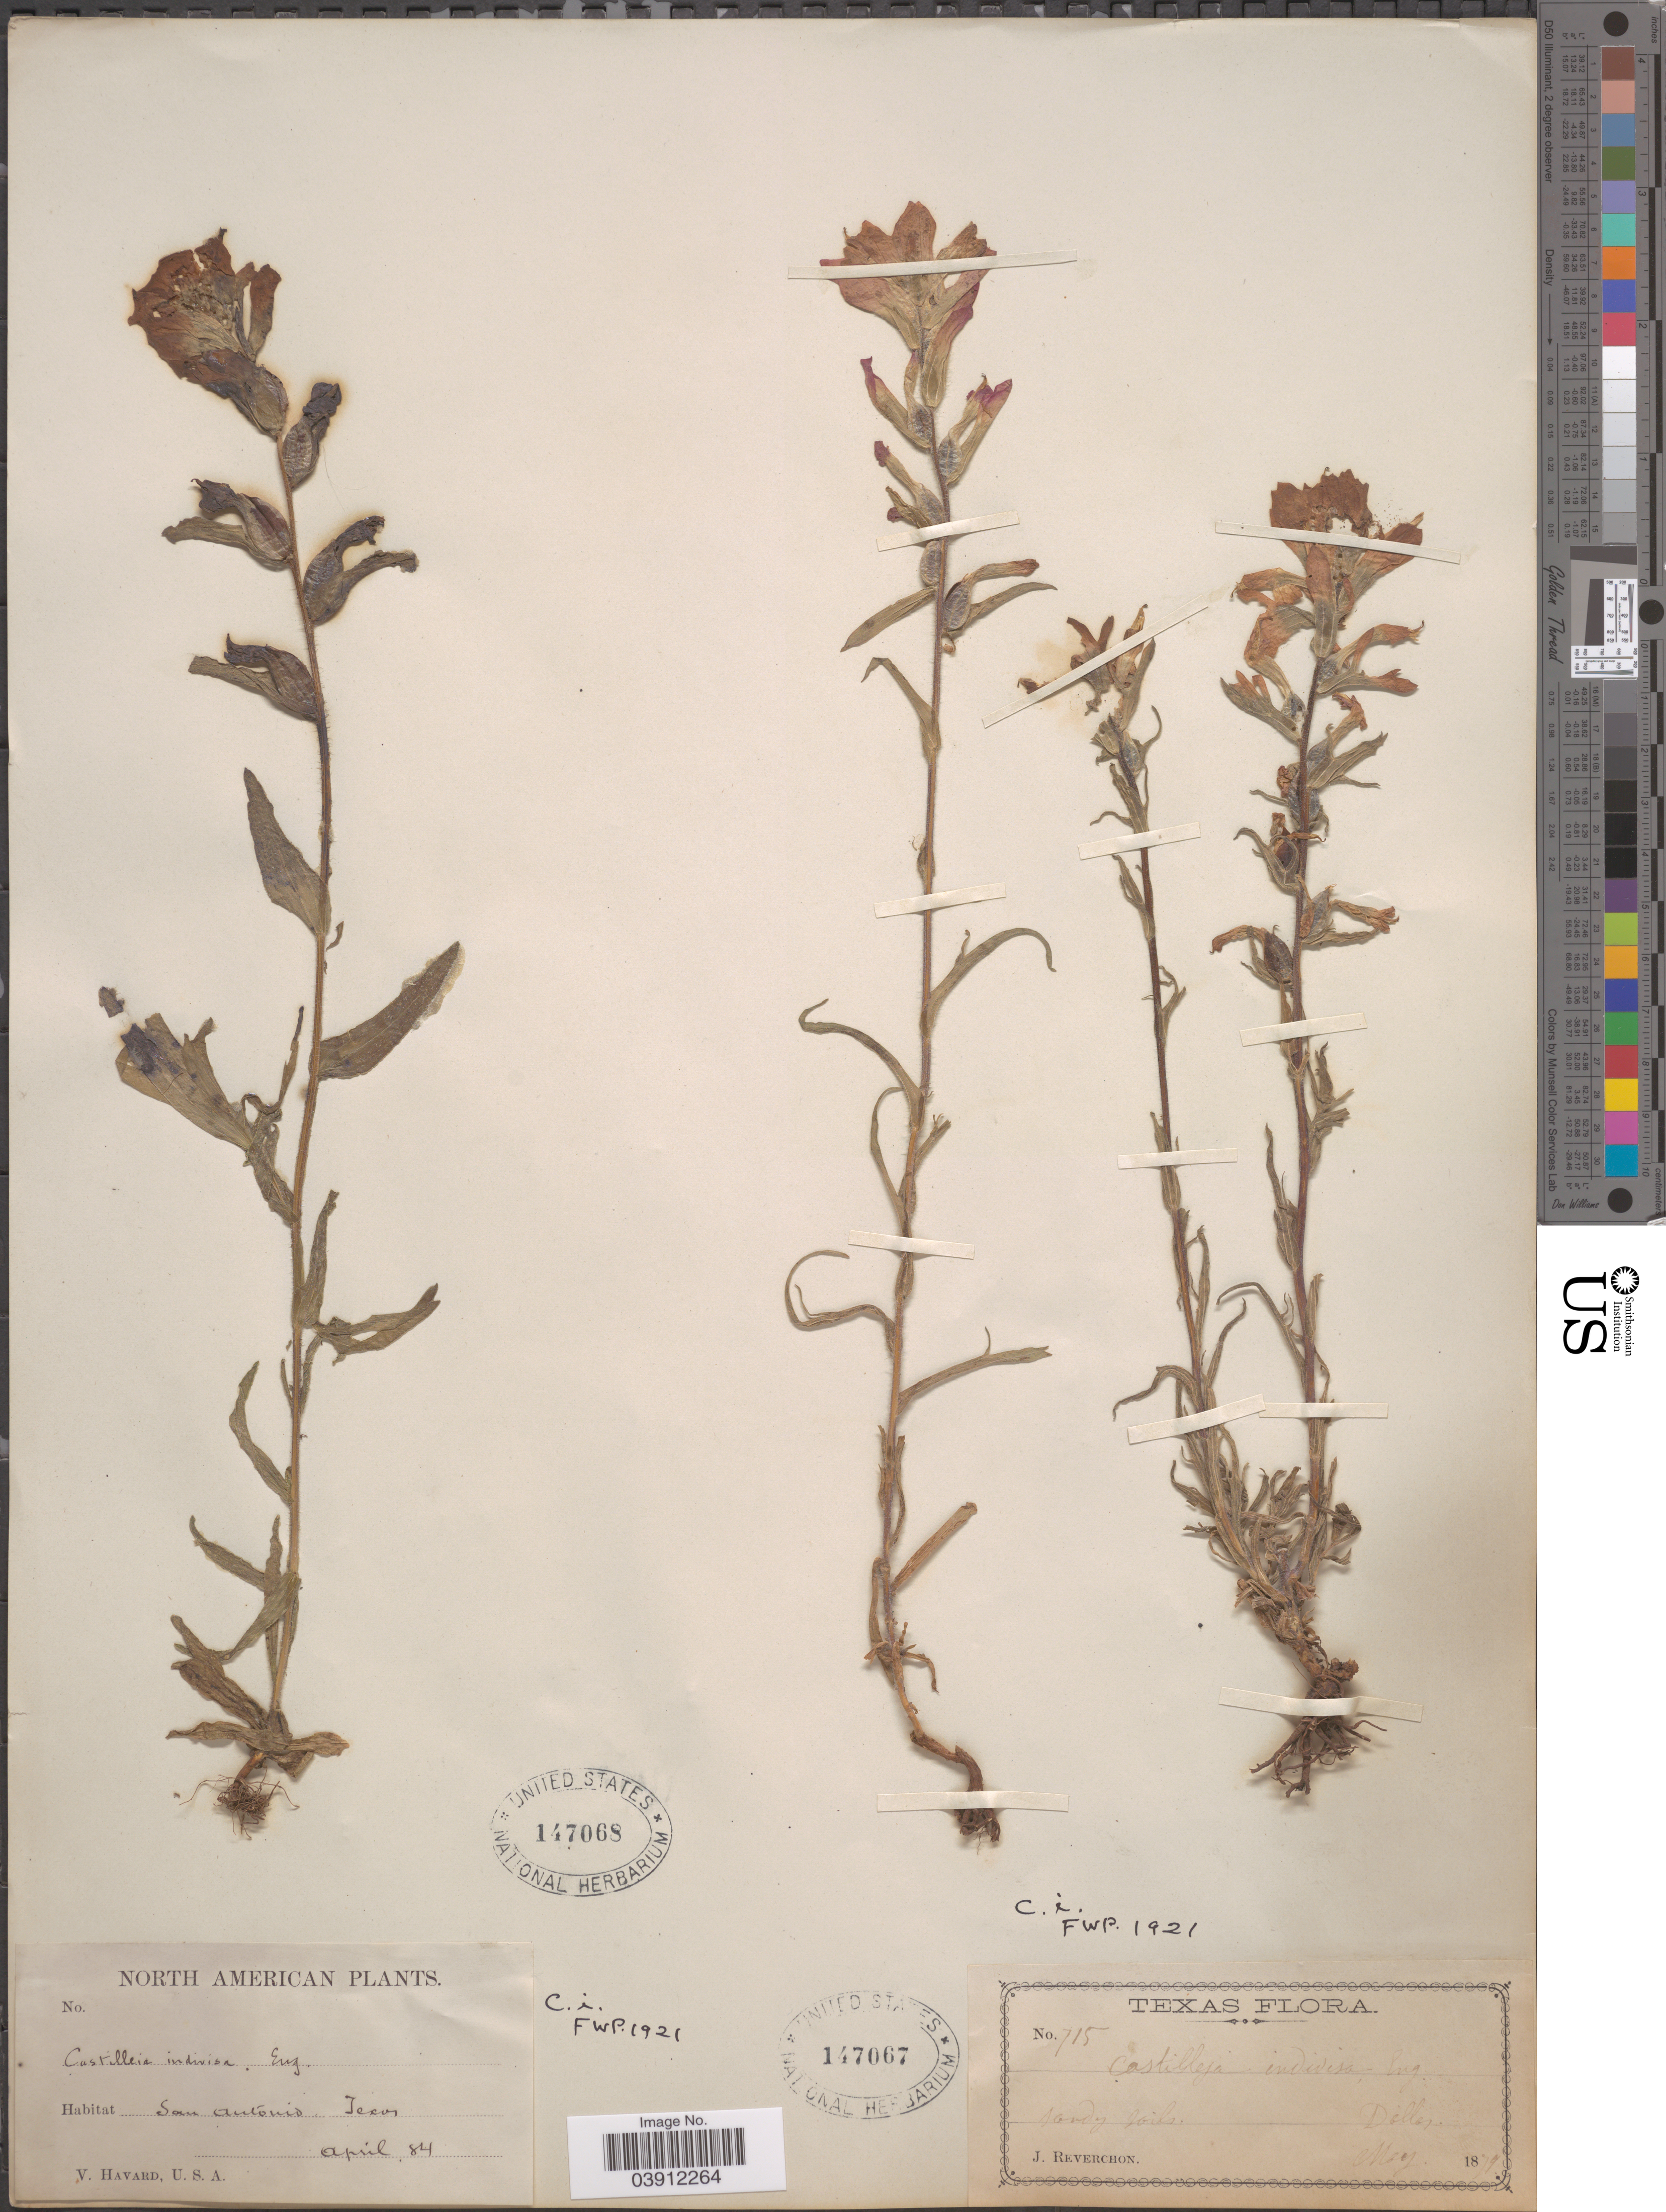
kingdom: Plantae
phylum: Tracheophyta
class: Magnoliopsida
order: Lamiales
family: Orobanchaceae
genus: Castilleja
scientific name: Castilleja indivisa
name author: Engelm. in Engelm. & A. Gray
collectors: V. Havard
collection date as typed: Transcribed d/m/y: /4/84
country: United States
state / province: Texas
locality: San Antonio.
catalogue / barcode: US 147068